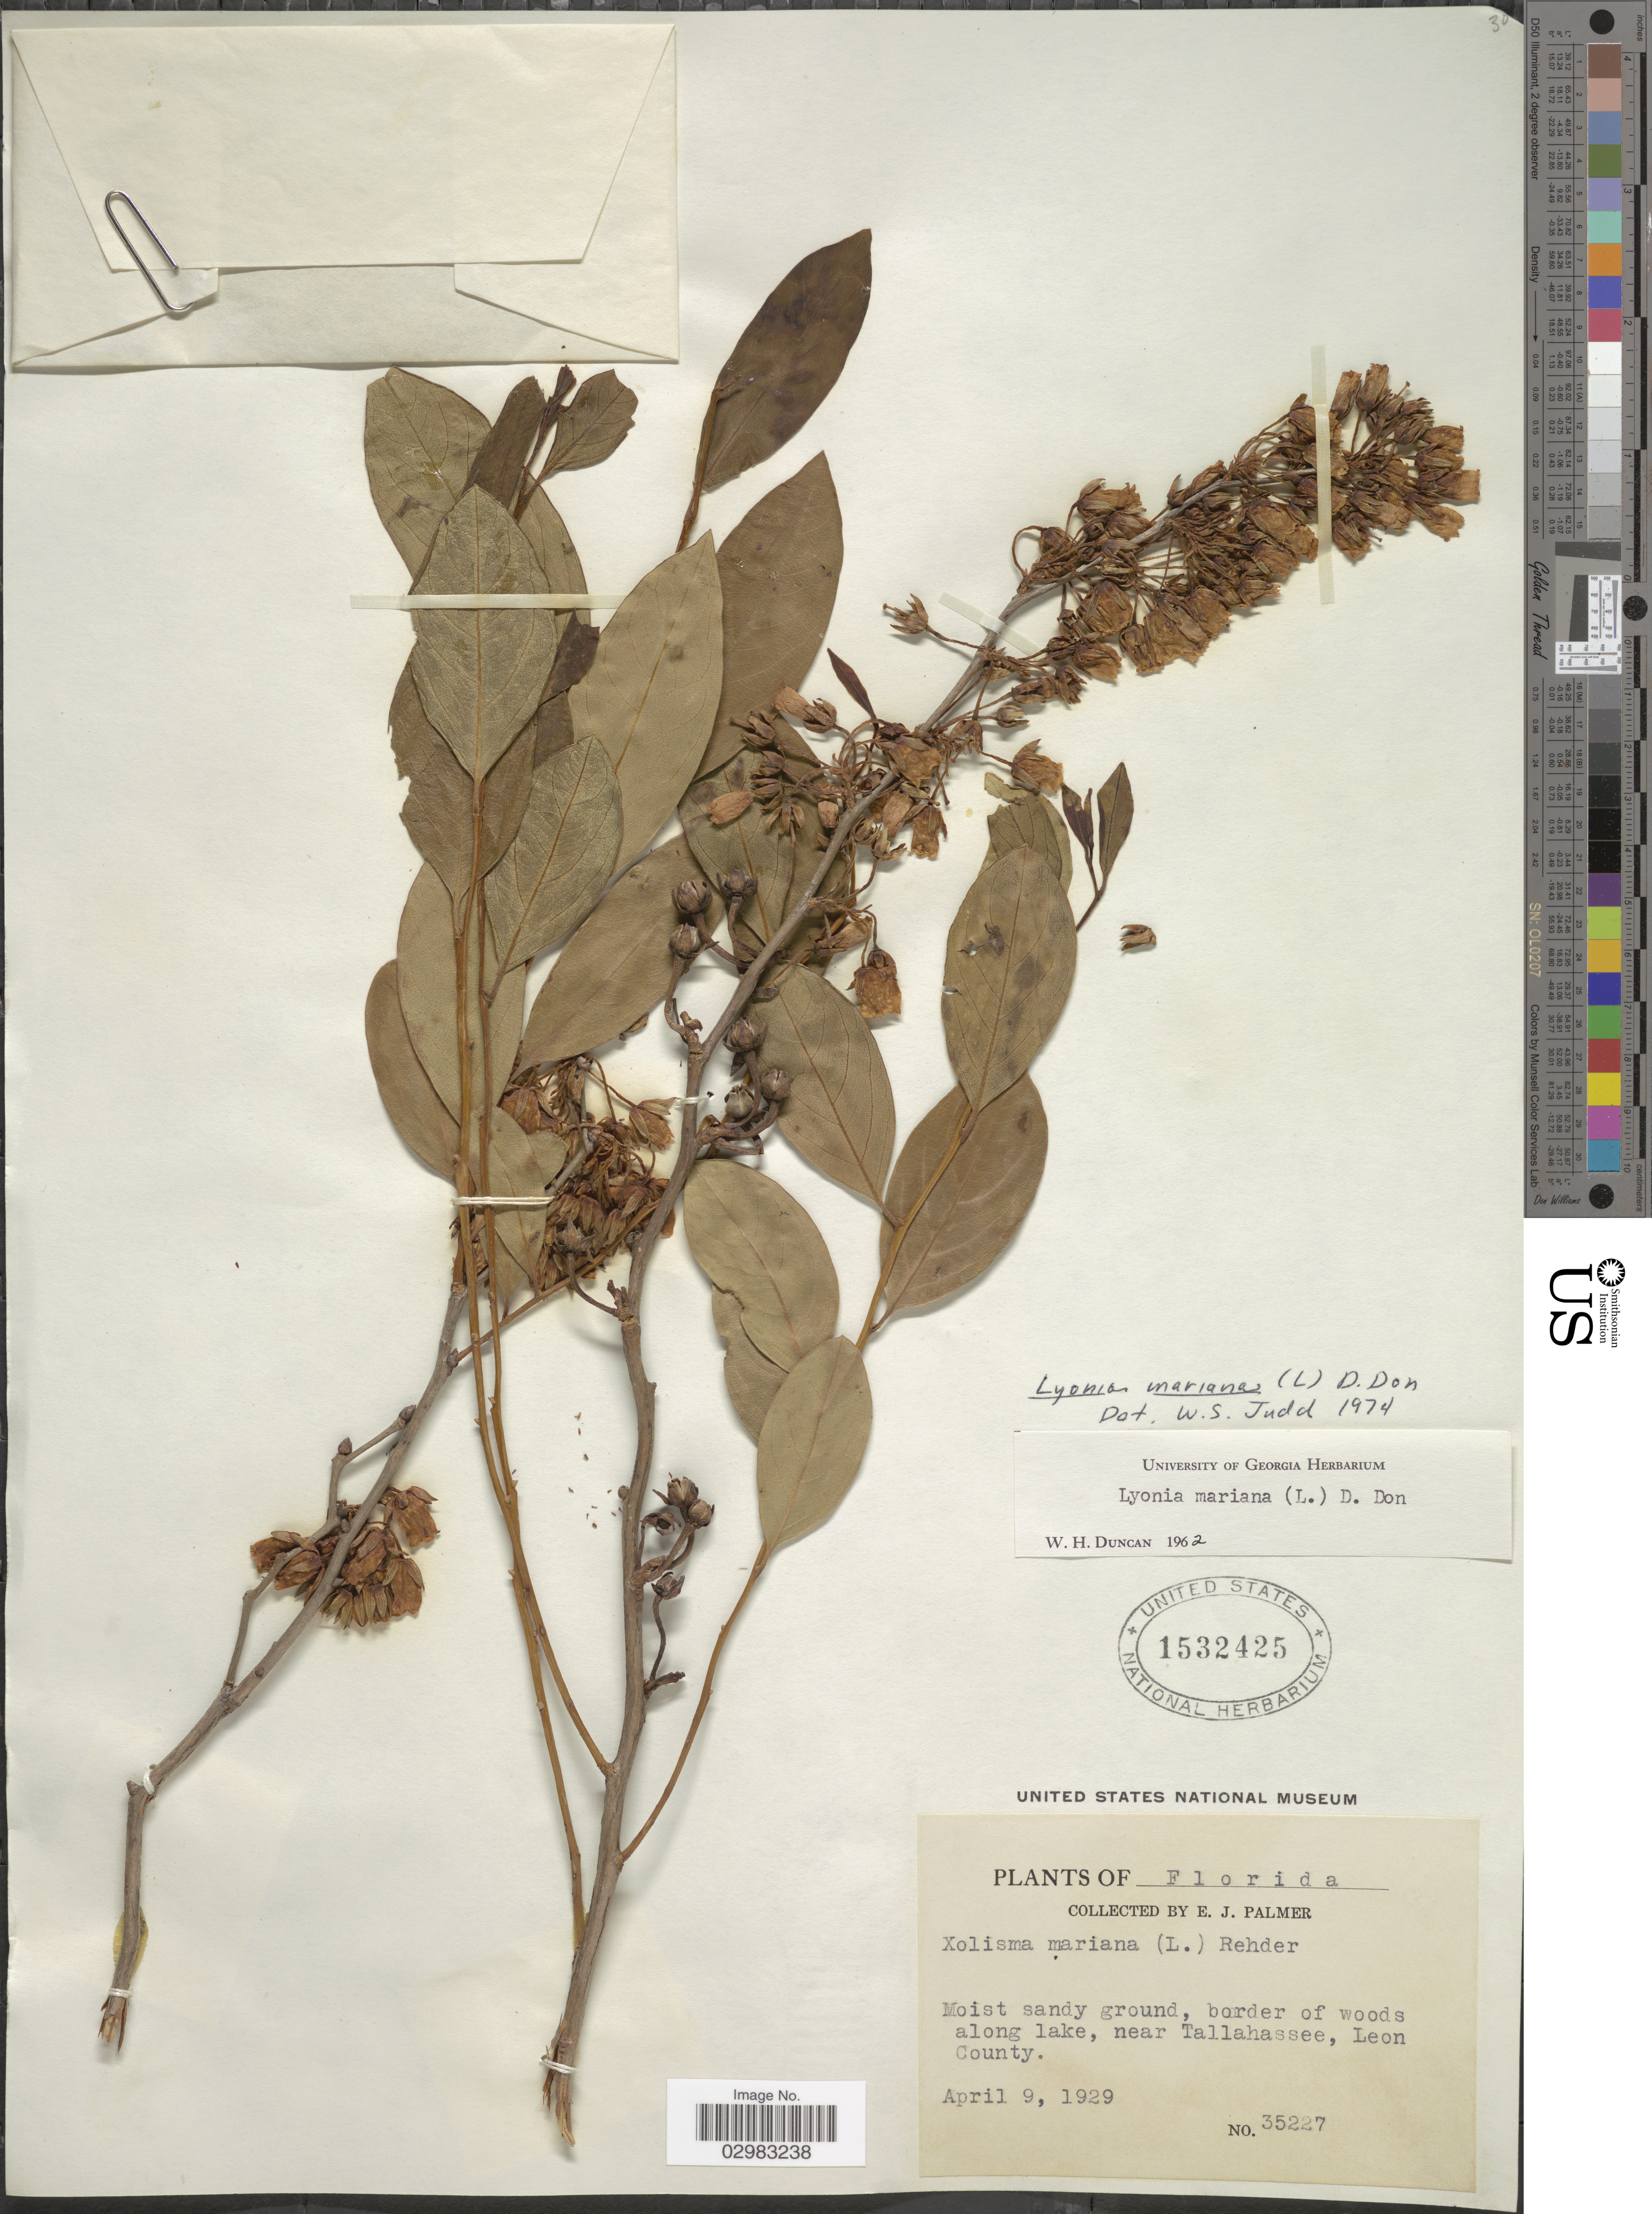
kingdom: Plantae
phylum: Tracheophyta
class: Magnoliopsida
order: Ericales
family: Ericaceae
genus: Lyonia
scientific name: Lyonia mariana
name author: (L.) D. Don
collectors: E. J. Palmer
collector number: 35227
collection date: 1929-04-09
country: United States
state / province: Florida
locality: Along lake, near Tallahassee, Leon County.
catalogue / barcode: US 1532425